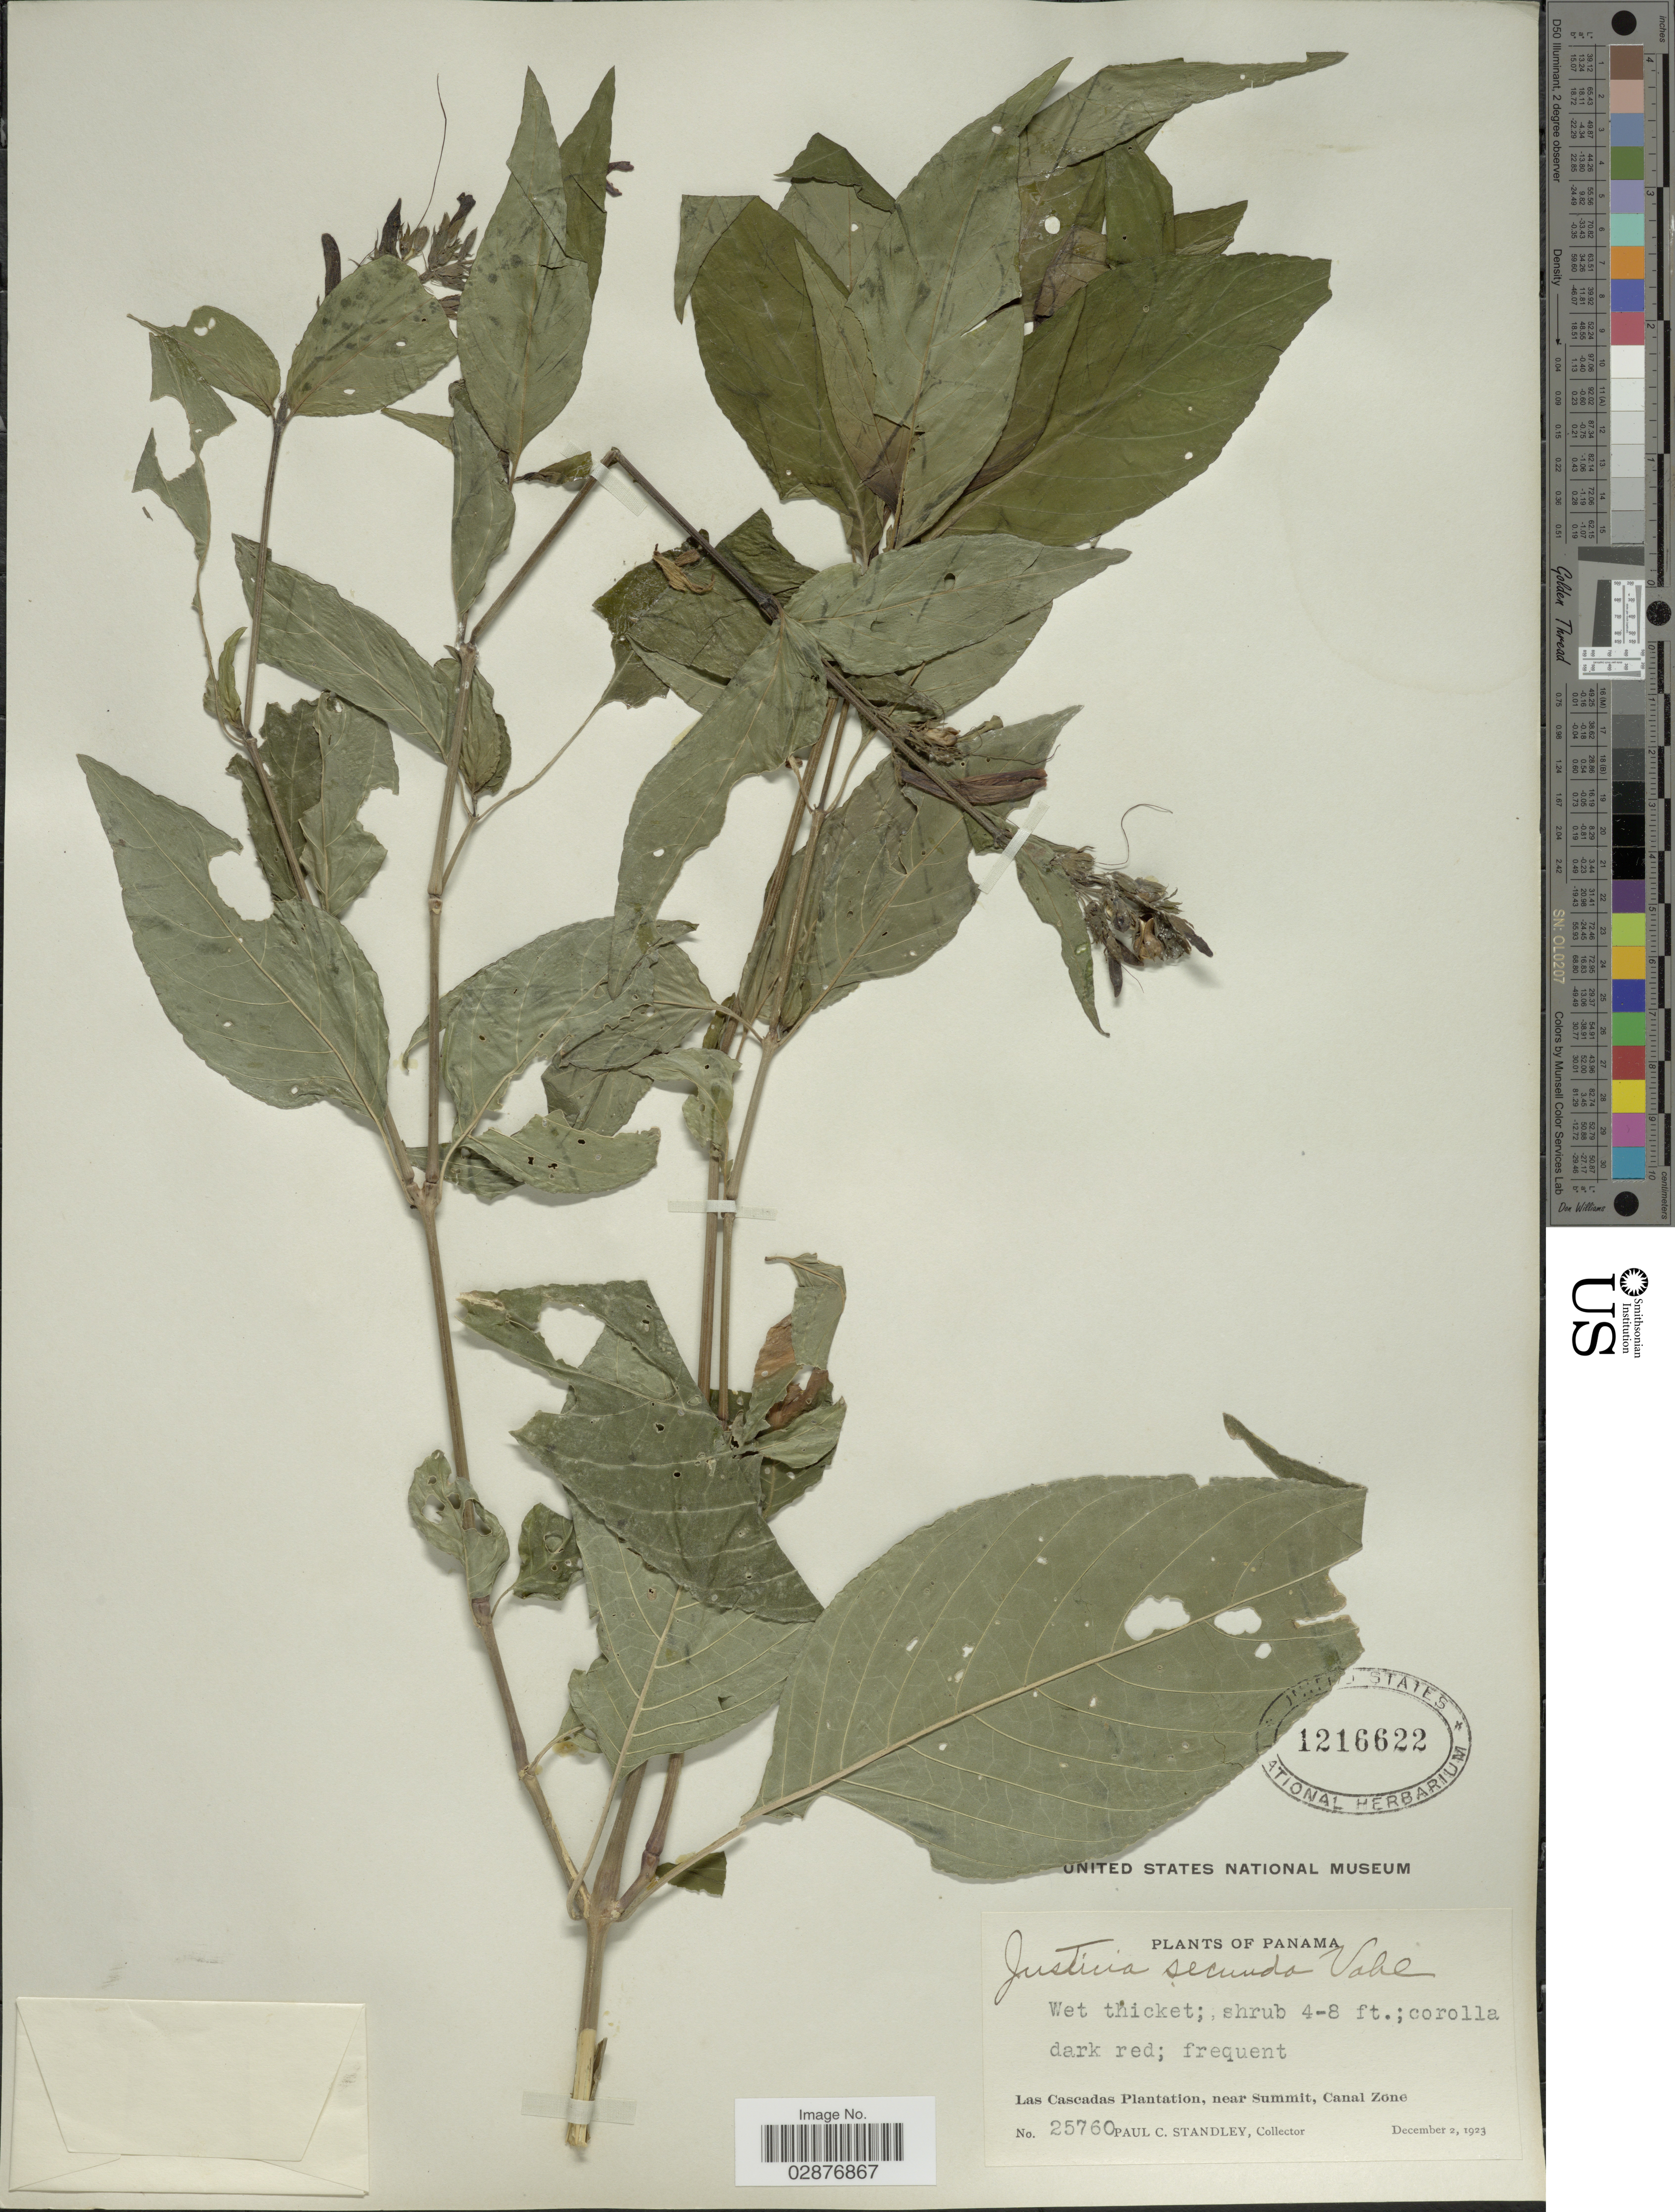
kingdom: Plantae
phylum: Tracheophyta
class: Magnoliopsida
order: Lamiales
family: Acanthaceae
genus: Justicia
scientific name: Justicia secunda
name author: Vahl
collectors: P. C. Standley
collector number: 25760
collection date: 1923-12-02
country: Panama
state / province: Colón / Panamá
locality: Las Cascadas Plantation, near Summit, Canal Zone.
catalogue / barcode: US 1216622